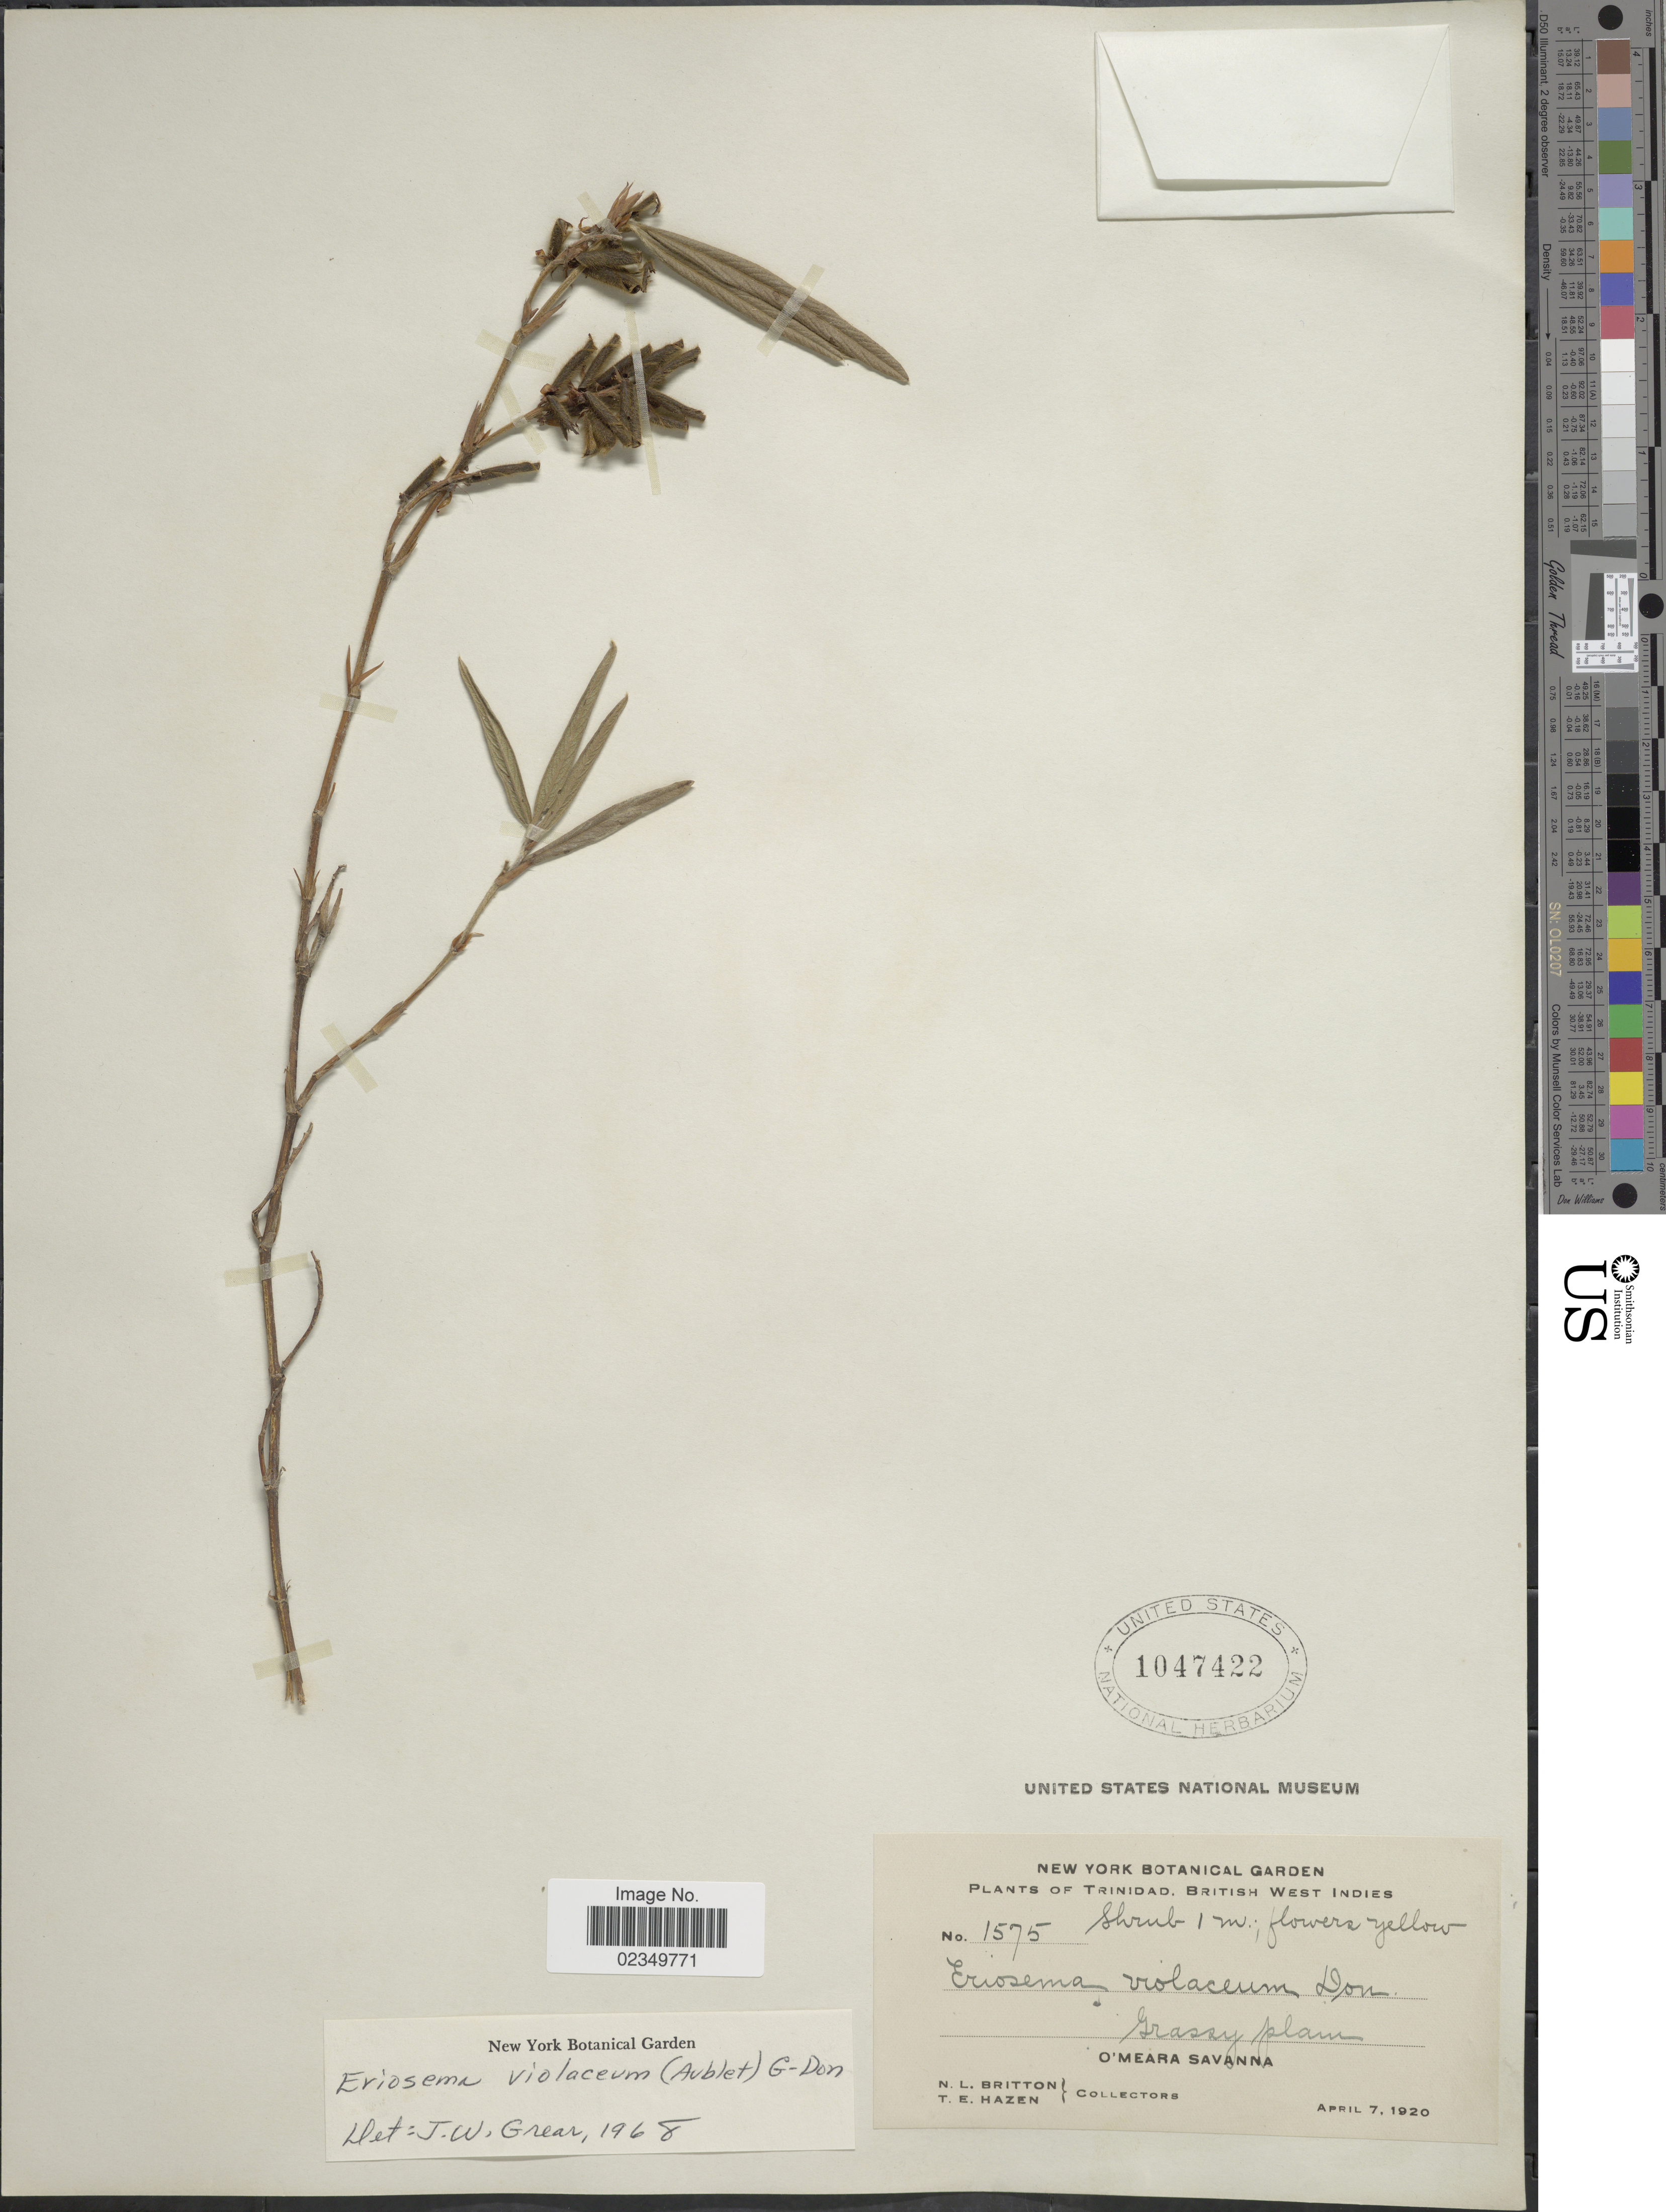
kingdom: Plantae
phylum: Tracheophyta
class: Magnoliopsida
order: Fabales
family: Fabaceae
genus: Eriosema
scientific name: Eriosema violaceum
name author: (Aubl.) G. Don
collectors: N. Britton & T. E. Hazen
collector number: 1575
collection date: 1920-04-07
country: Trinidad and Tobago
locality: Trinidad, British West Indies, O'meara Savanna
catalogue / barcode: US 1047422